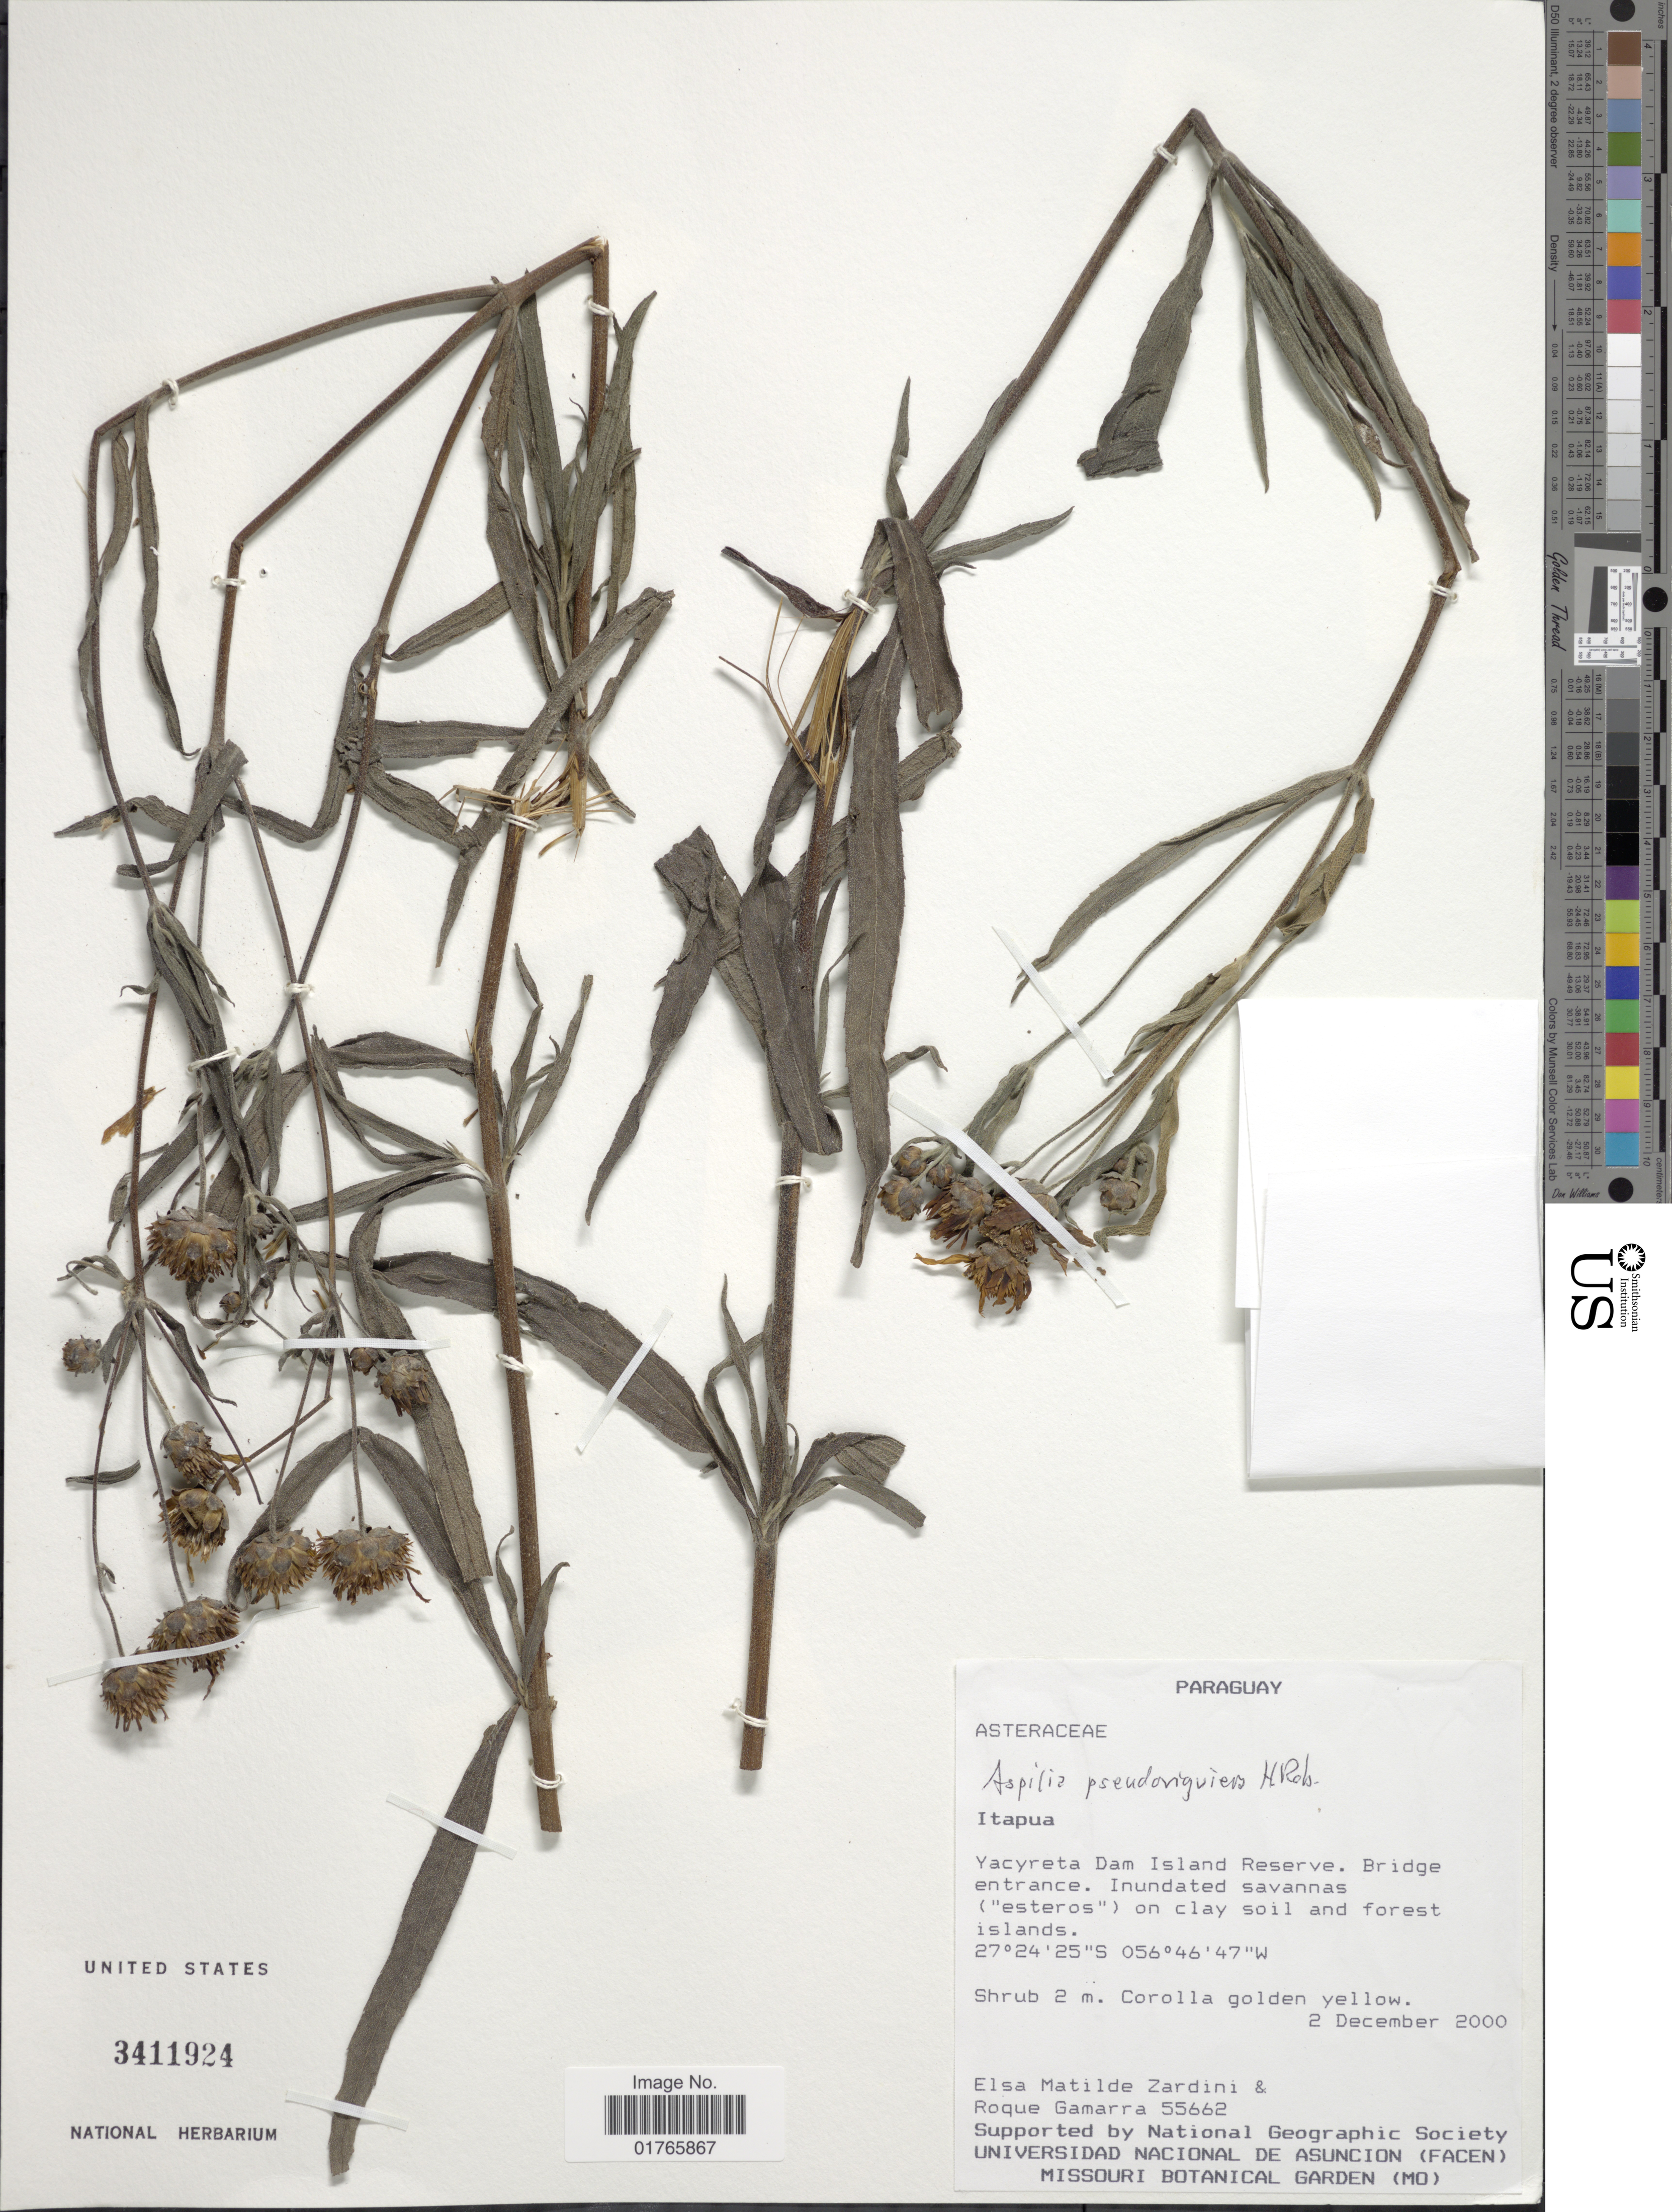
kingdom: Plantae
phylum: Tracheophyta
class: Magnoliopsida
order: Asterales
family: Asteraceae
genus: Aspilia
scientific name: Aspilia pseudoviguiera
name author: H. Rob.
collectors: E. M. Zardini & R. Gamarra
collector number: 55662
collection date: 2000-12-02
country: Paraguay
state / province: Itapua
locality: Yacyreta Dam Island Reserve, Bridge entrance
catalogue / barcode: US 3411924